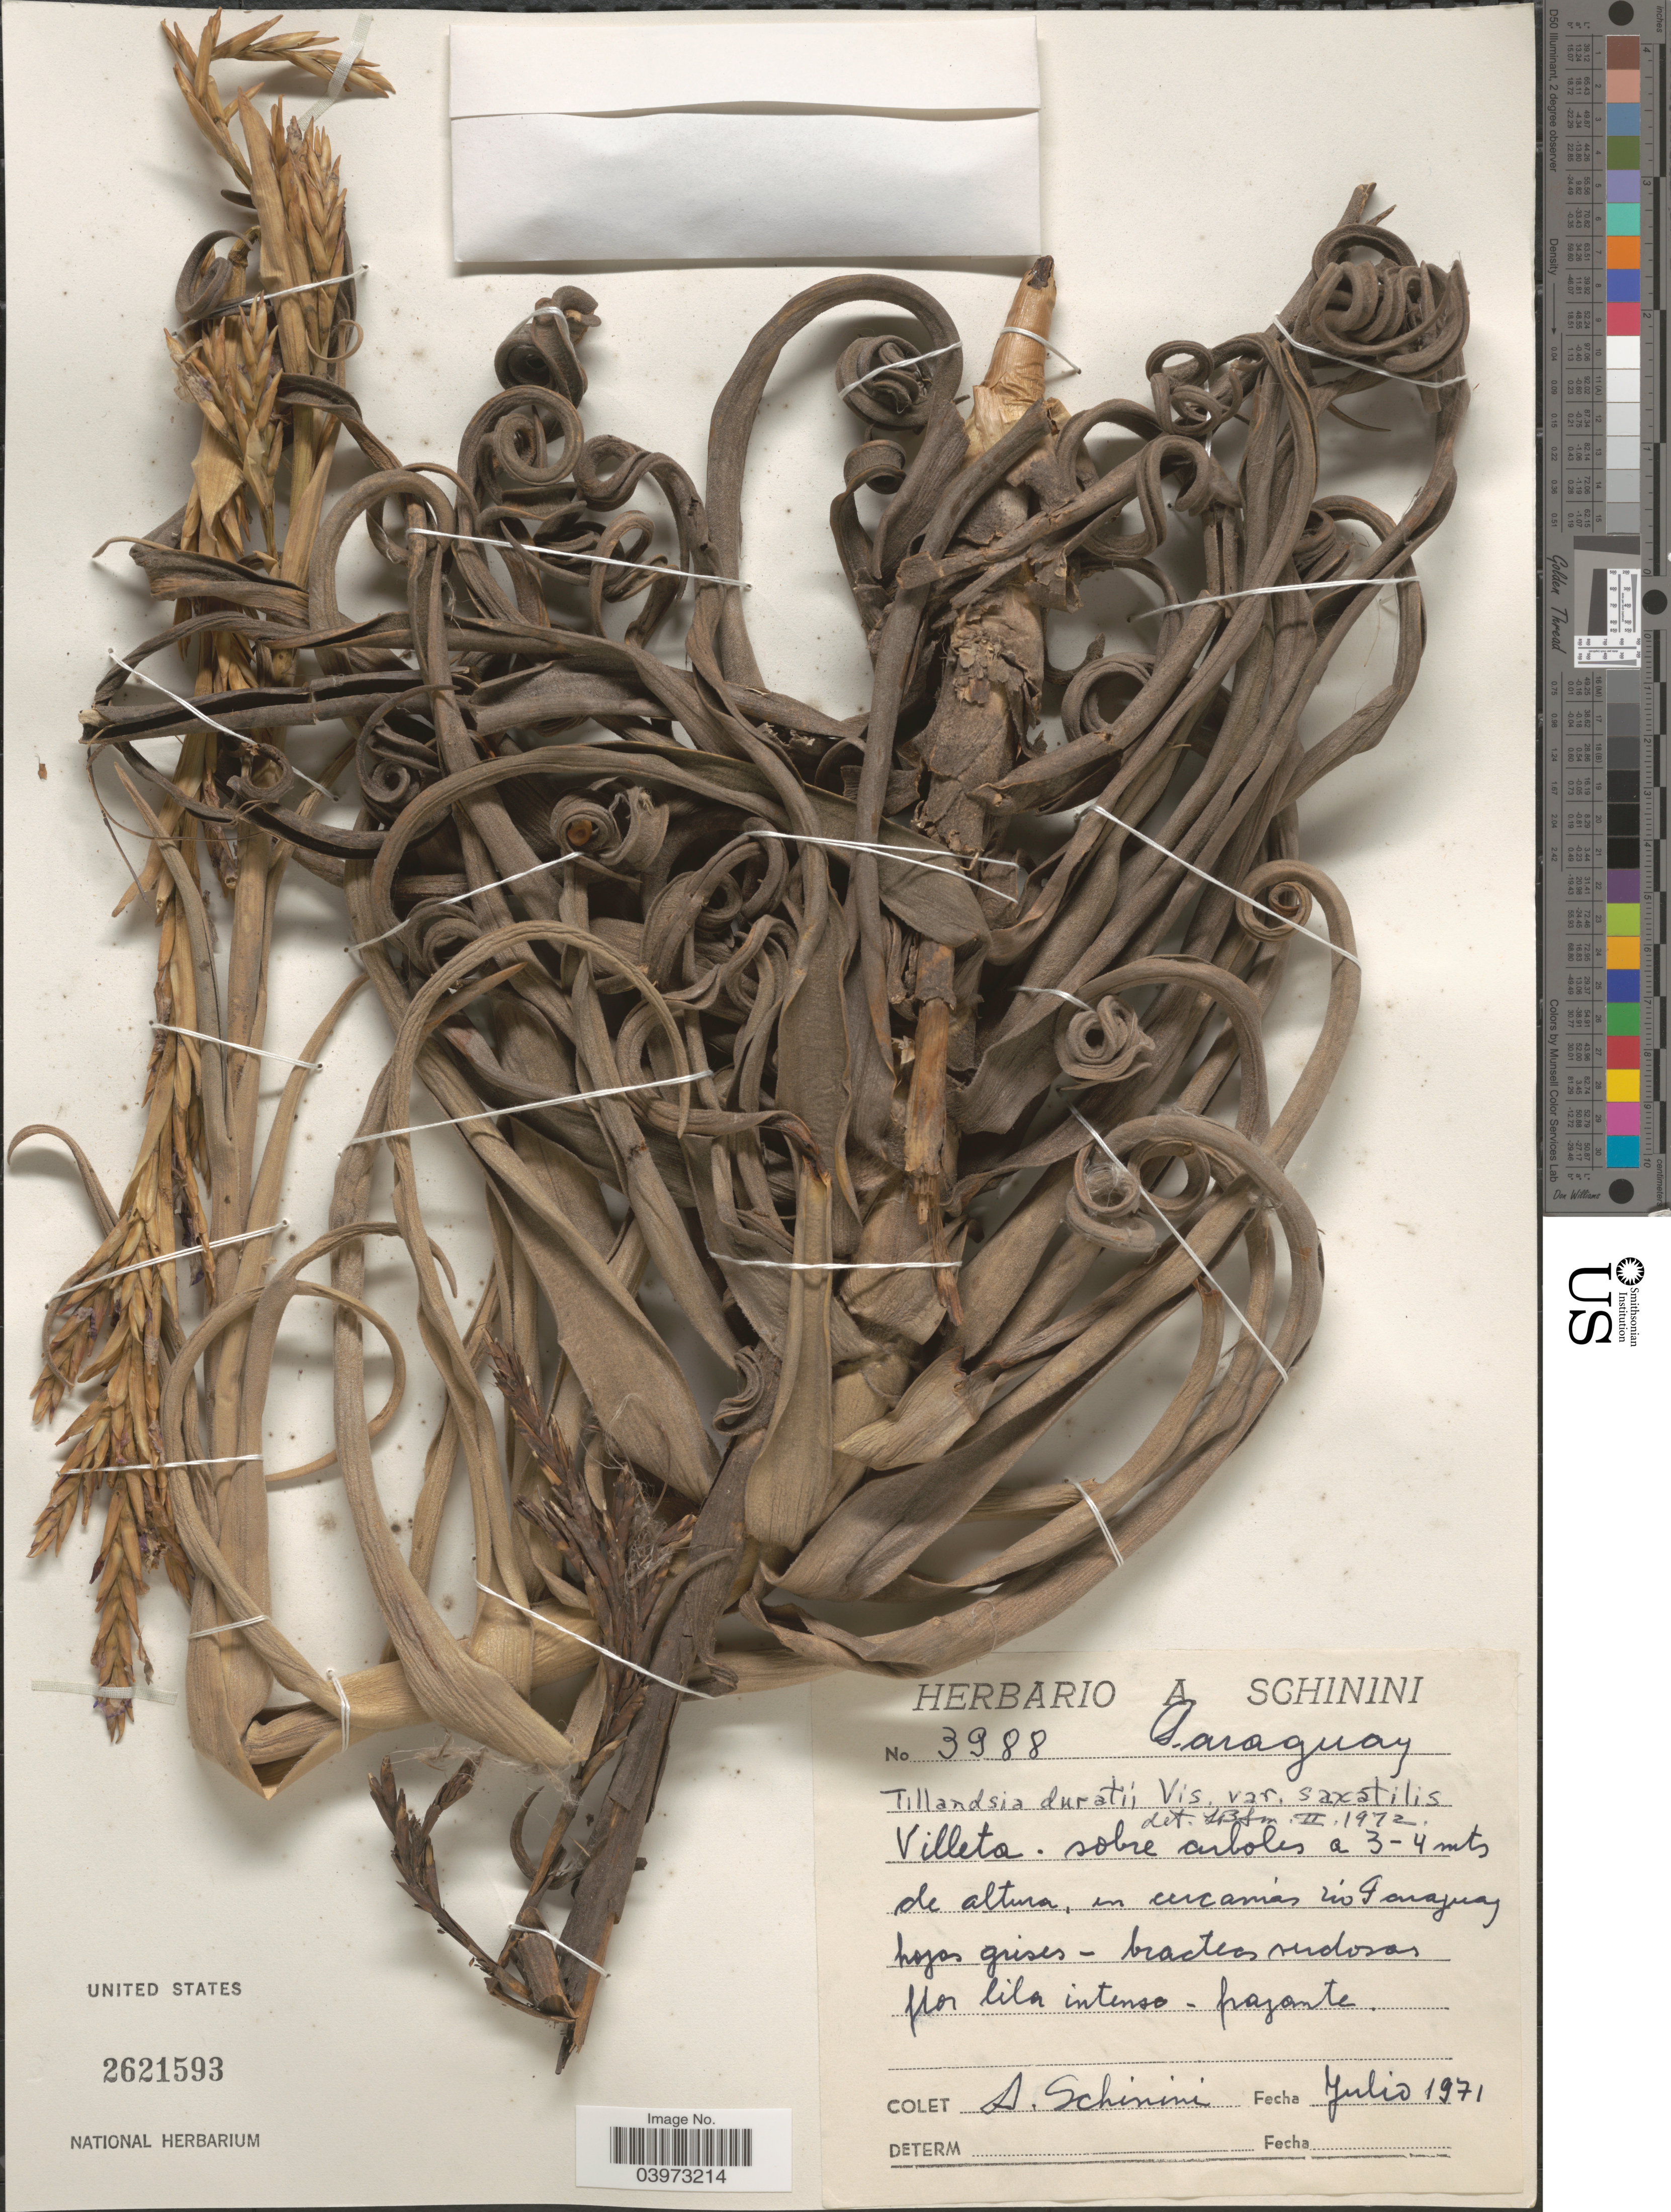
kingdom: Plantae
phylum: Tracheophyta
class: Liliopsida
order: Poales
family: Bromeliaceae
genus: Tillandsia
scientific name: Tillandsia duratii var. saxitilis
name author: (Hassl.) L.B. Sm.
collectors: A. Schinini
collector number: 3988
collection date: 1971-07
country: Paraguay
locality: Villeta.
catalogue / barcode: US 2621593